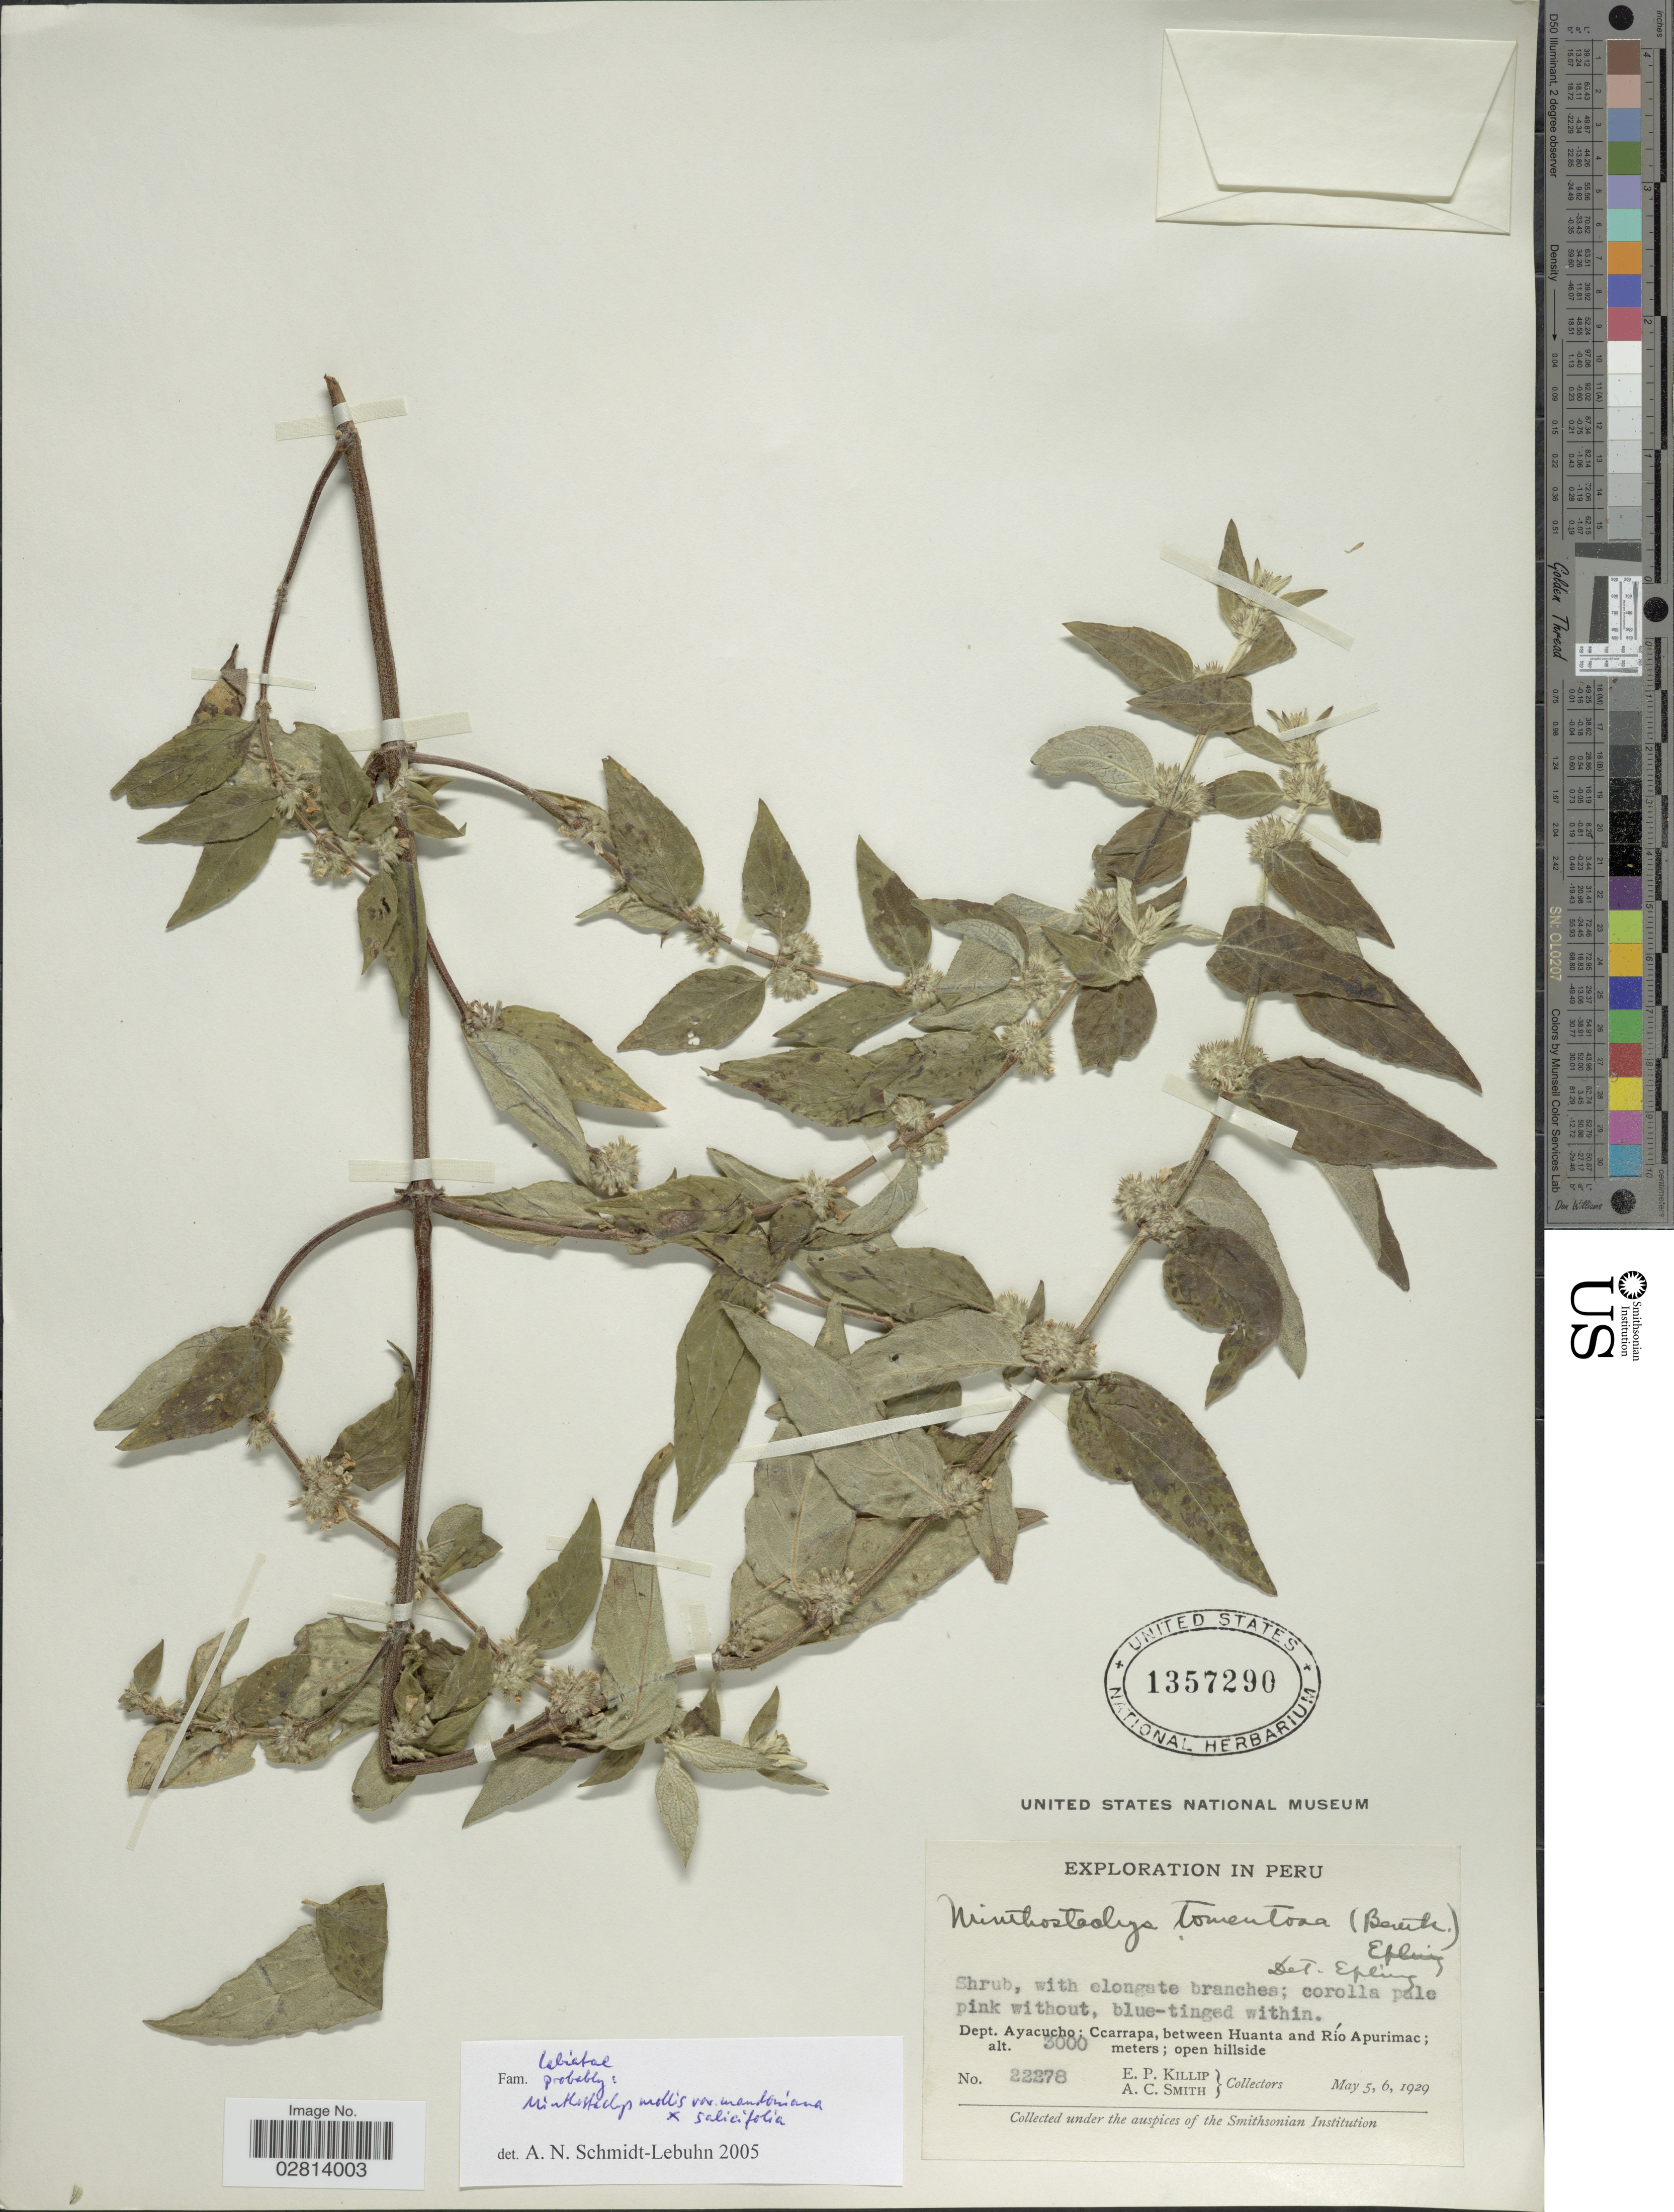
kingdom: Plantae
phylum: Tracheophyta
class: Magnoliopsida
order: Lamiales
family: Lamiaceae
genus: Minthostachys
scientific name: Minthostachys sp.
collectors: E. P. Killip & A. C. Smith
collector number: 22278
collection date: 1929-05-05/1929-05-06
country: Peru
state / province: Ayacucho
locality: Dept. Ayacucho: Ccarrapa, between Huanta and Río Apurimac.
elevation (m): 3000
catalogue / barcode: US 1357290